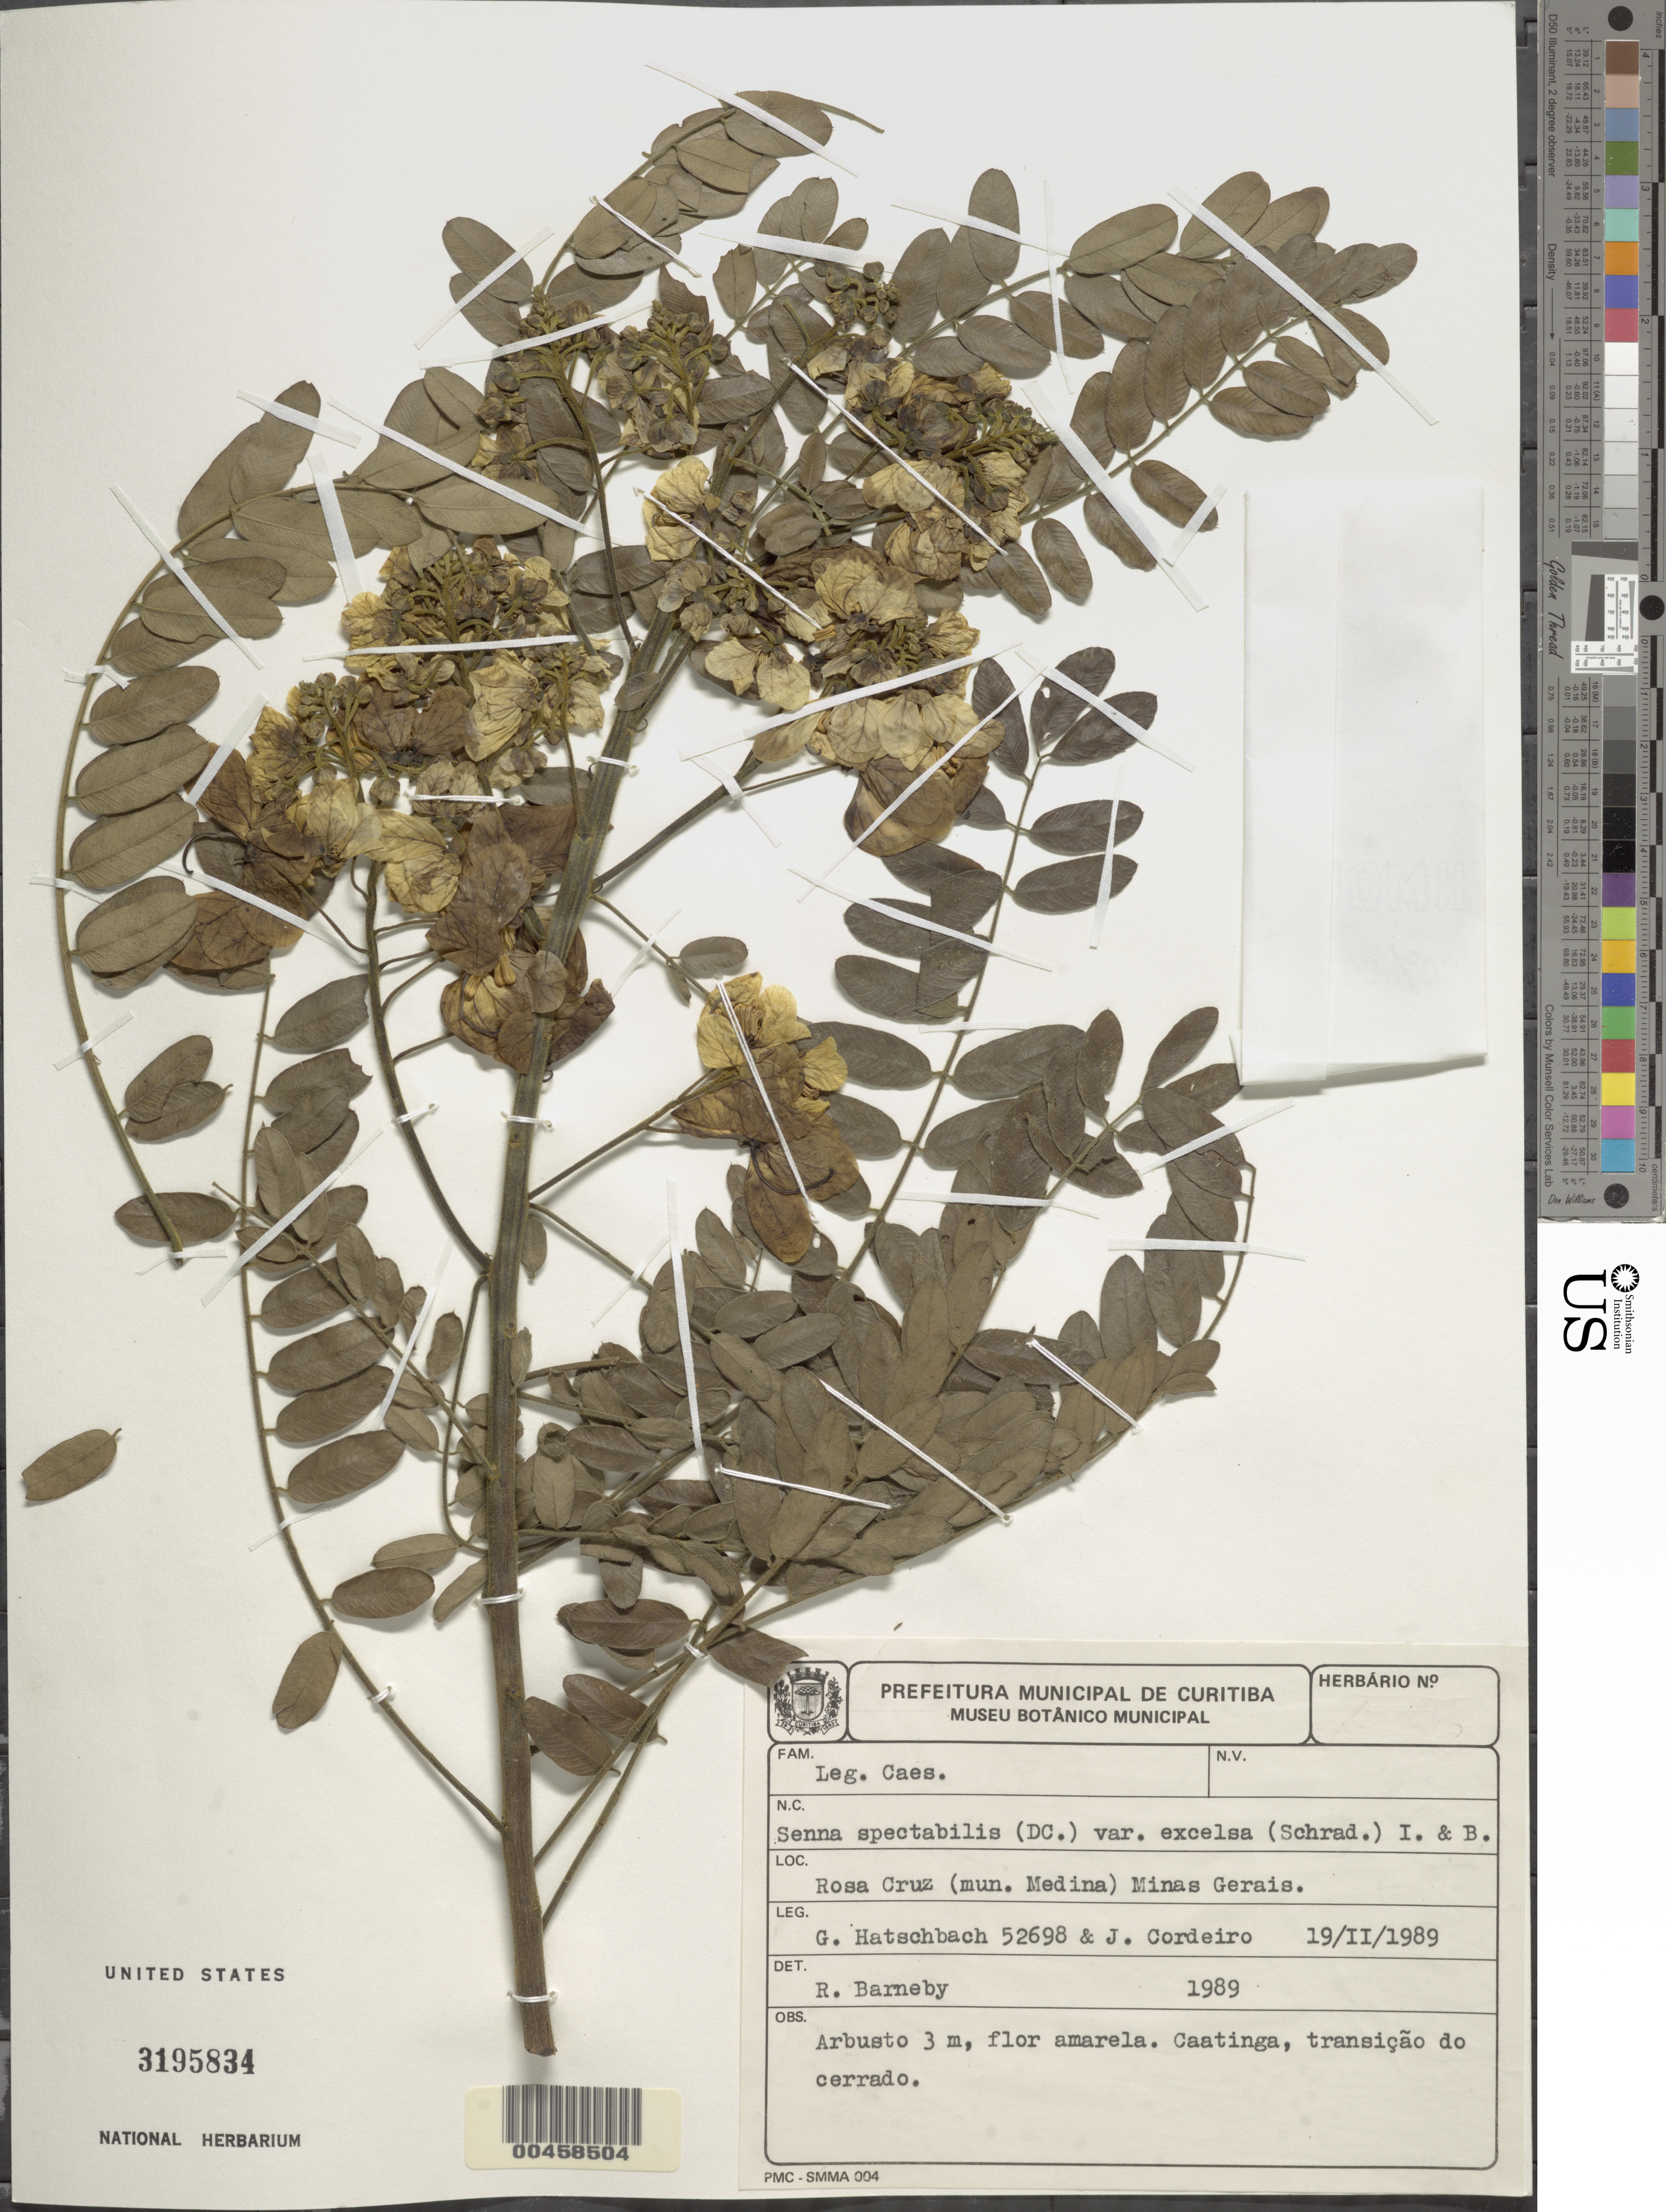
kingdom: Plantae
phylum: Tracheophyta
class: Magnoliopsida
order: Fabales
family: Fabaceae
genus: Senna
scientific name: Senna spectabilis var. excelsa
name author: (Schrad.) H.S. Irwin & Barneby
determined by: Barneby, Rupert C., (NY)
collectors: G. Hatschbach & J. Cordeiro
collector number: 52698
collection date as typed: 19 Feb 1989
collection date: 1989-02-19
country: Brazil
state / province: Minas Gerais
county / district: Medina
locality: Rosa cruz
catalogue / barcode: US 3195834